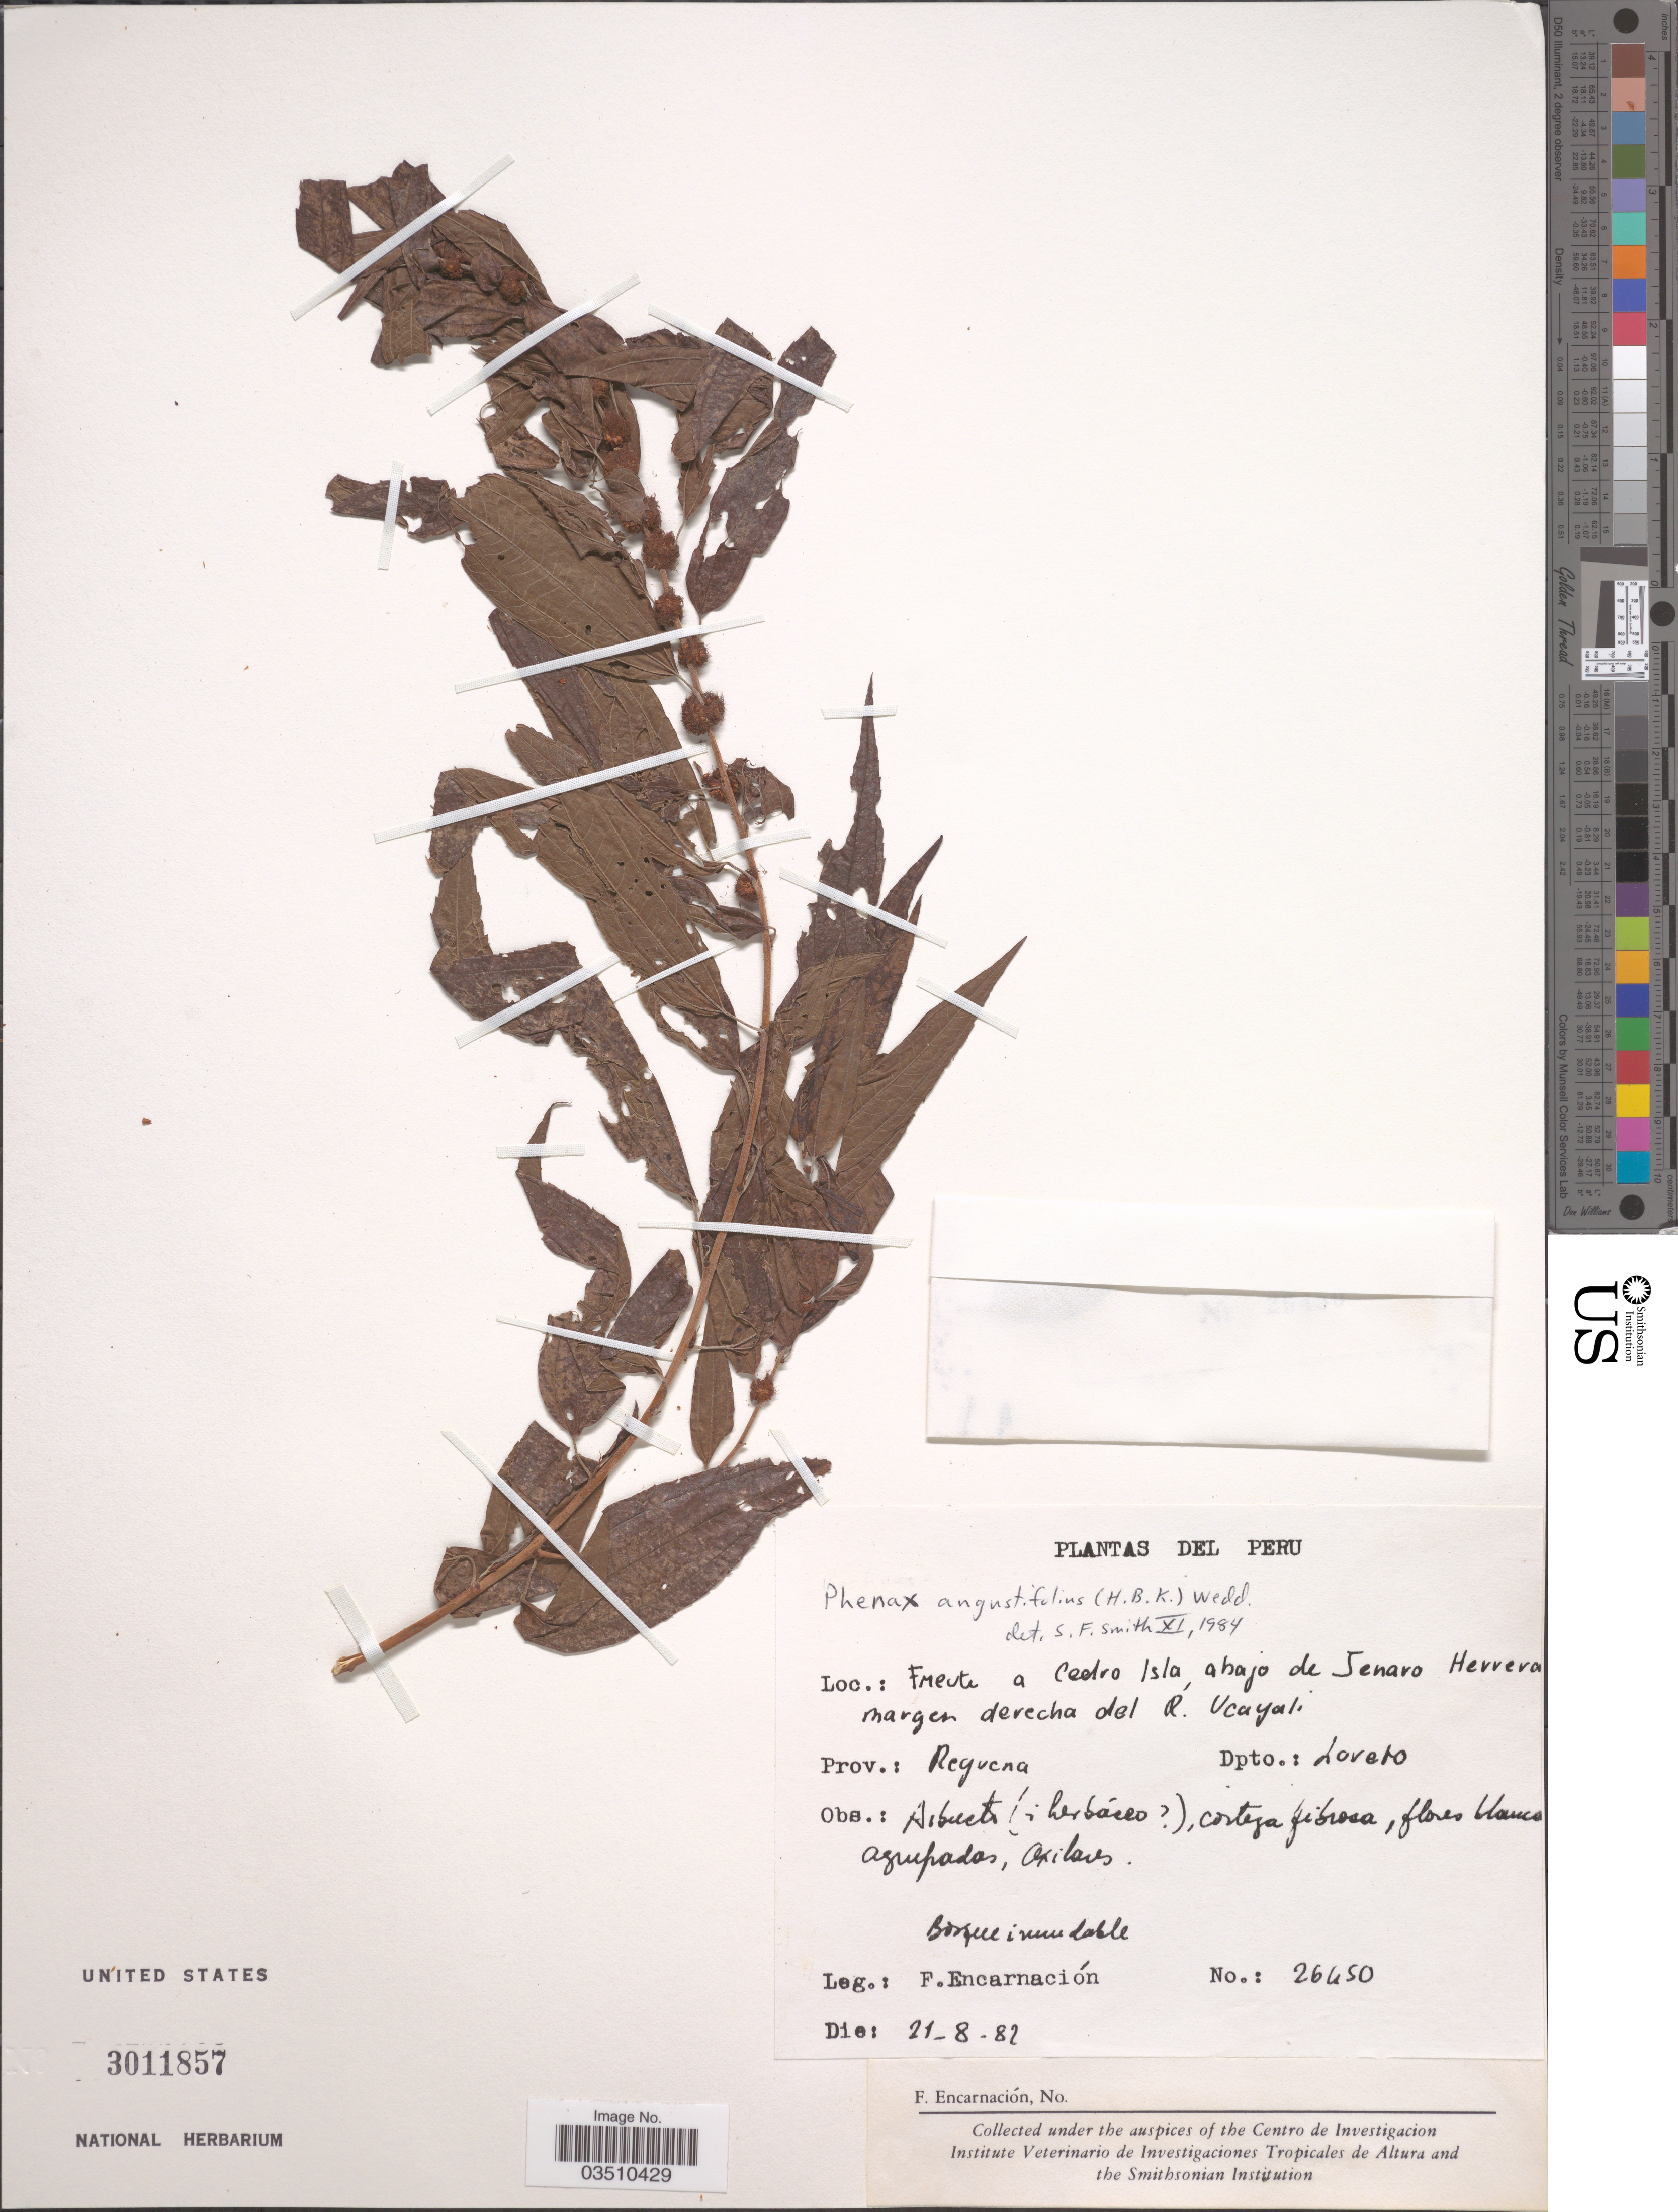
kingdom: Plantae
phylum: Tracheophyta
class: Magnoliopsida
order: Rosales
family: Urticaceae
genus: Phenax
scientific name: Phenax angustifolius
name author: (Kunth) Wedd.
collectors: F. Encarnación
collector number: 26450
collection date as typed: Transcribed d/m/y: 21/8/82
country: Peru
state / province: Loreto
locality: Frente de Cedro Isla, abajo de Jenaro Herrera margen derecha del R. Ucayali, Prov. Requena, Dpto. Loreto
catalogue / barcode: US 3011857